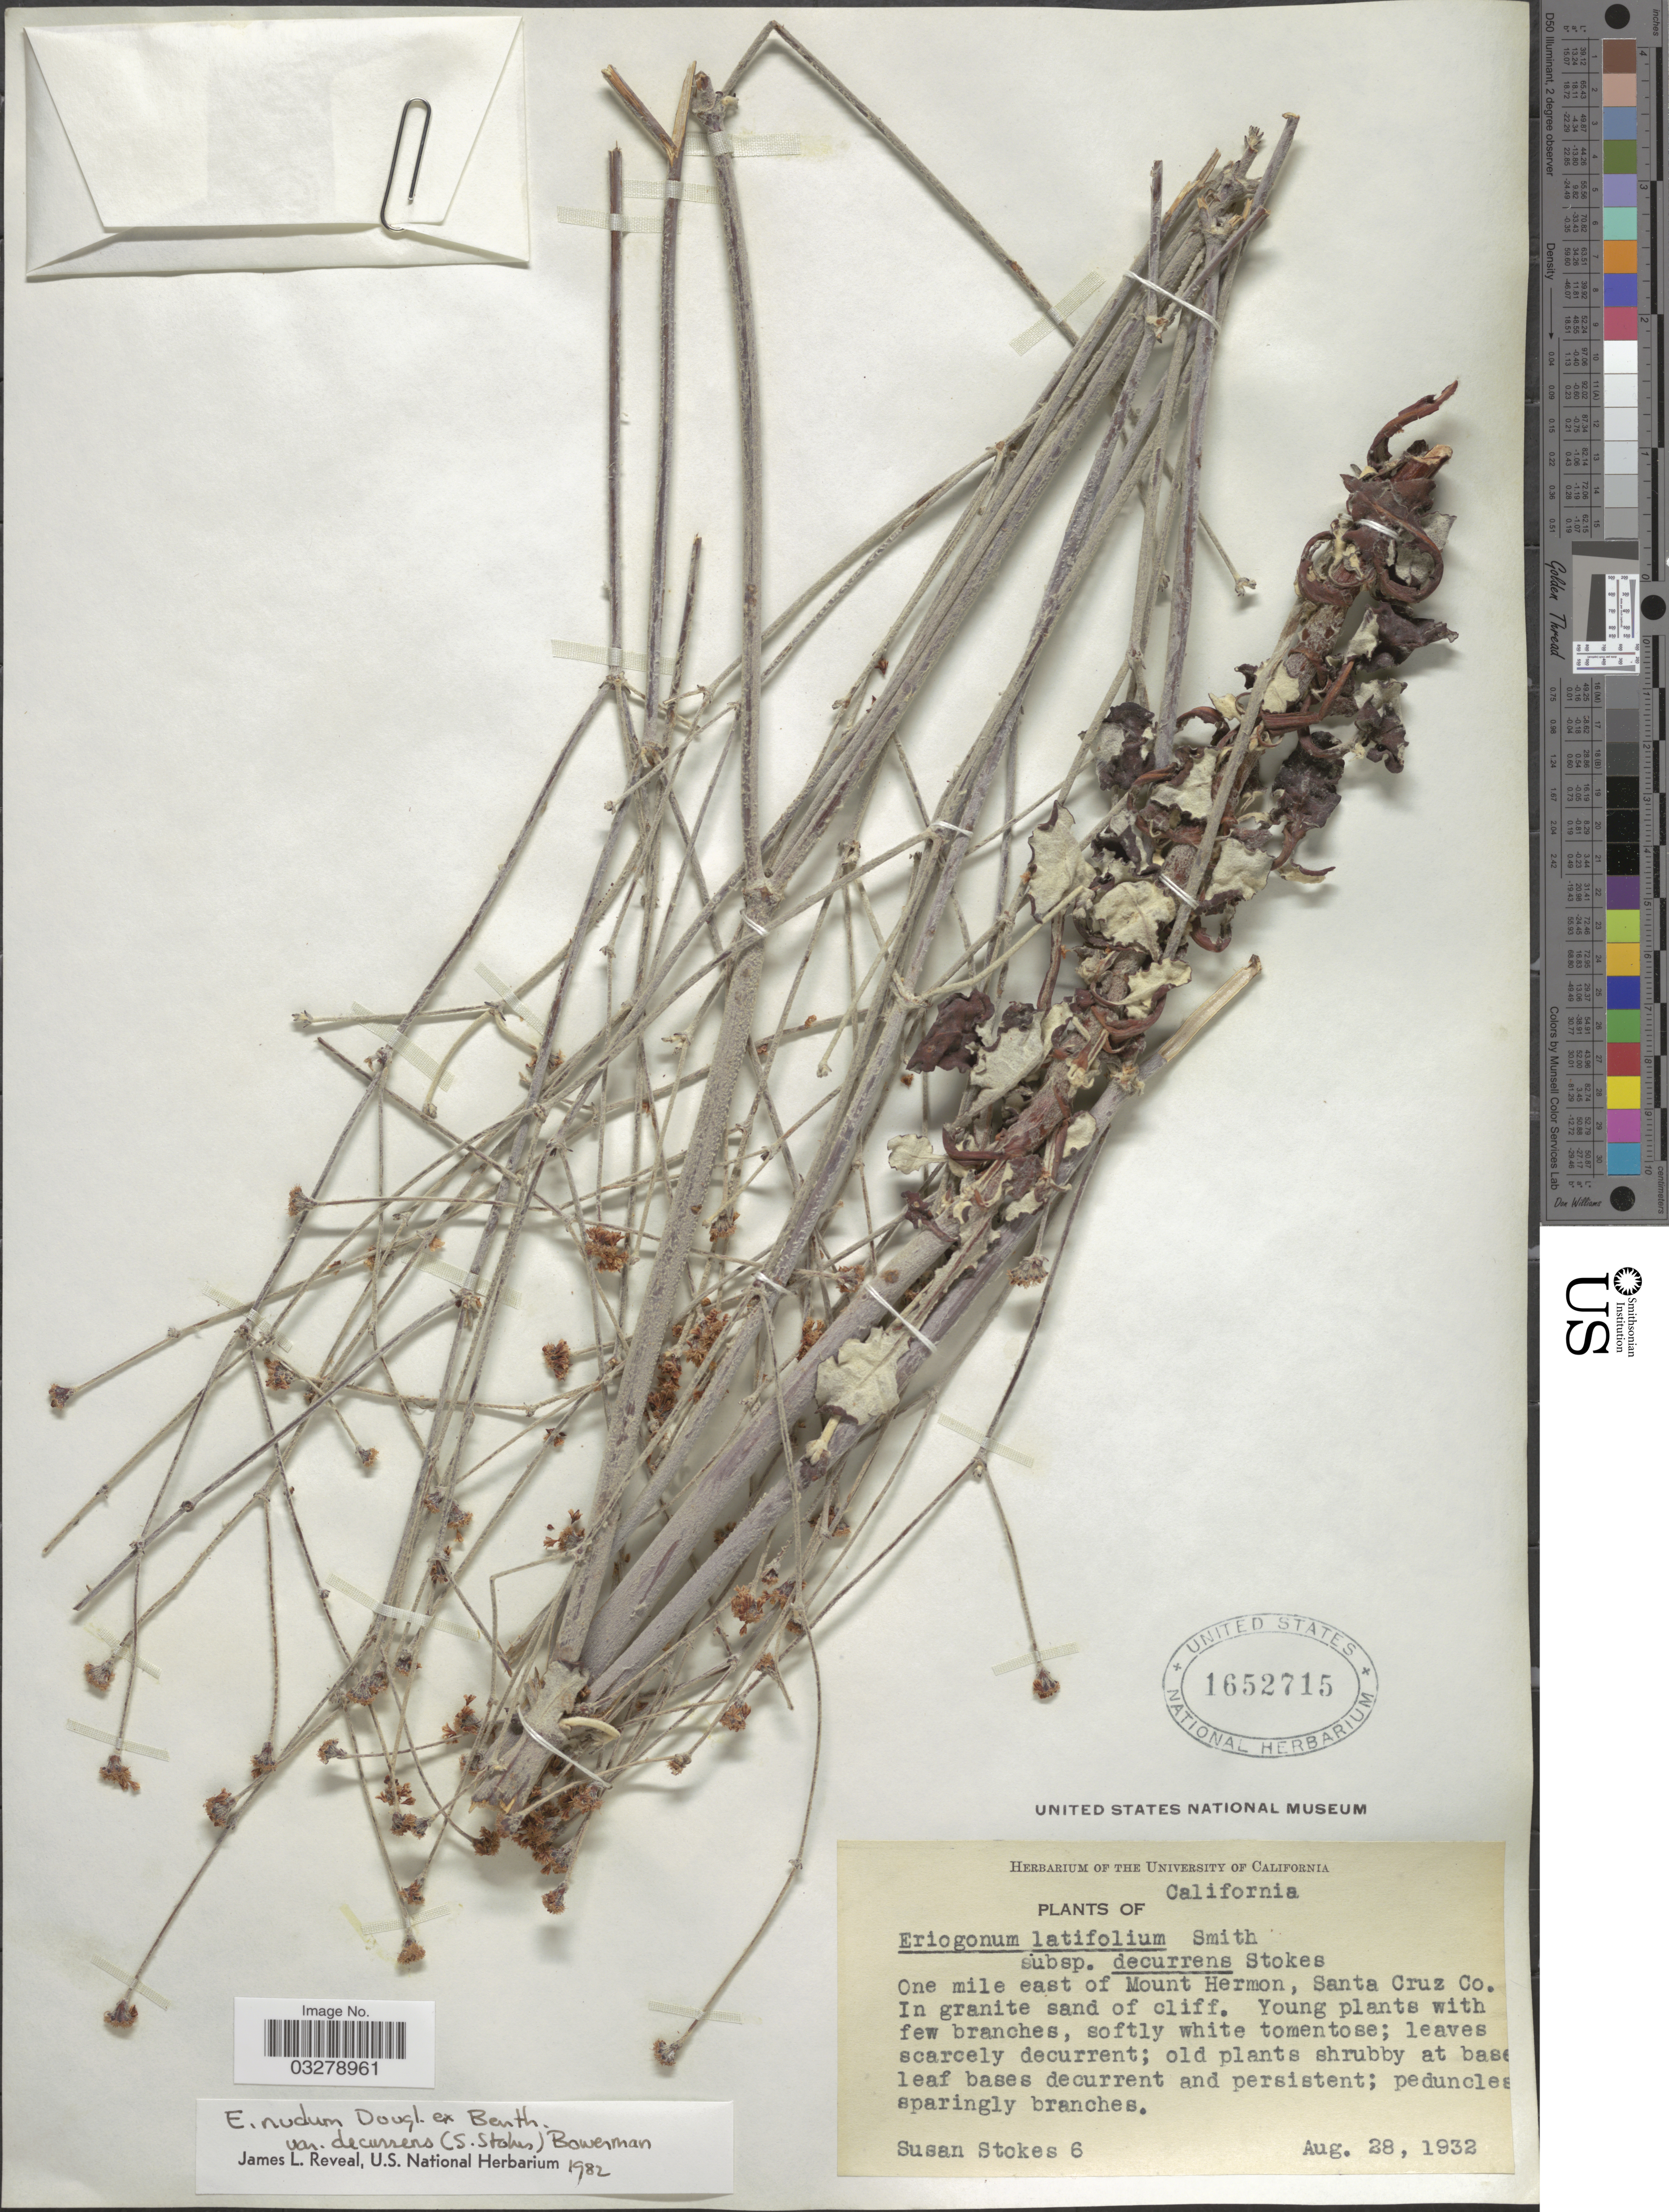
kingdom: Plantae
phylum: Tracheophyta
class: Magnoliopsida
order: Caryophyllales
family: Polygonaceae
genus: Eriogonum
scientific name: Eriogonum nudum var. decurrens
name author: S. Stokes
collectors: S. G. Stokes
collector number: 6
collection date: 1932-08-28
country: United States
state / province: California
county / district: Santa Cruz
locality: One mile east of Mount Hermon, Santa Cruz Co.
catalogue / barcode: US 1652715